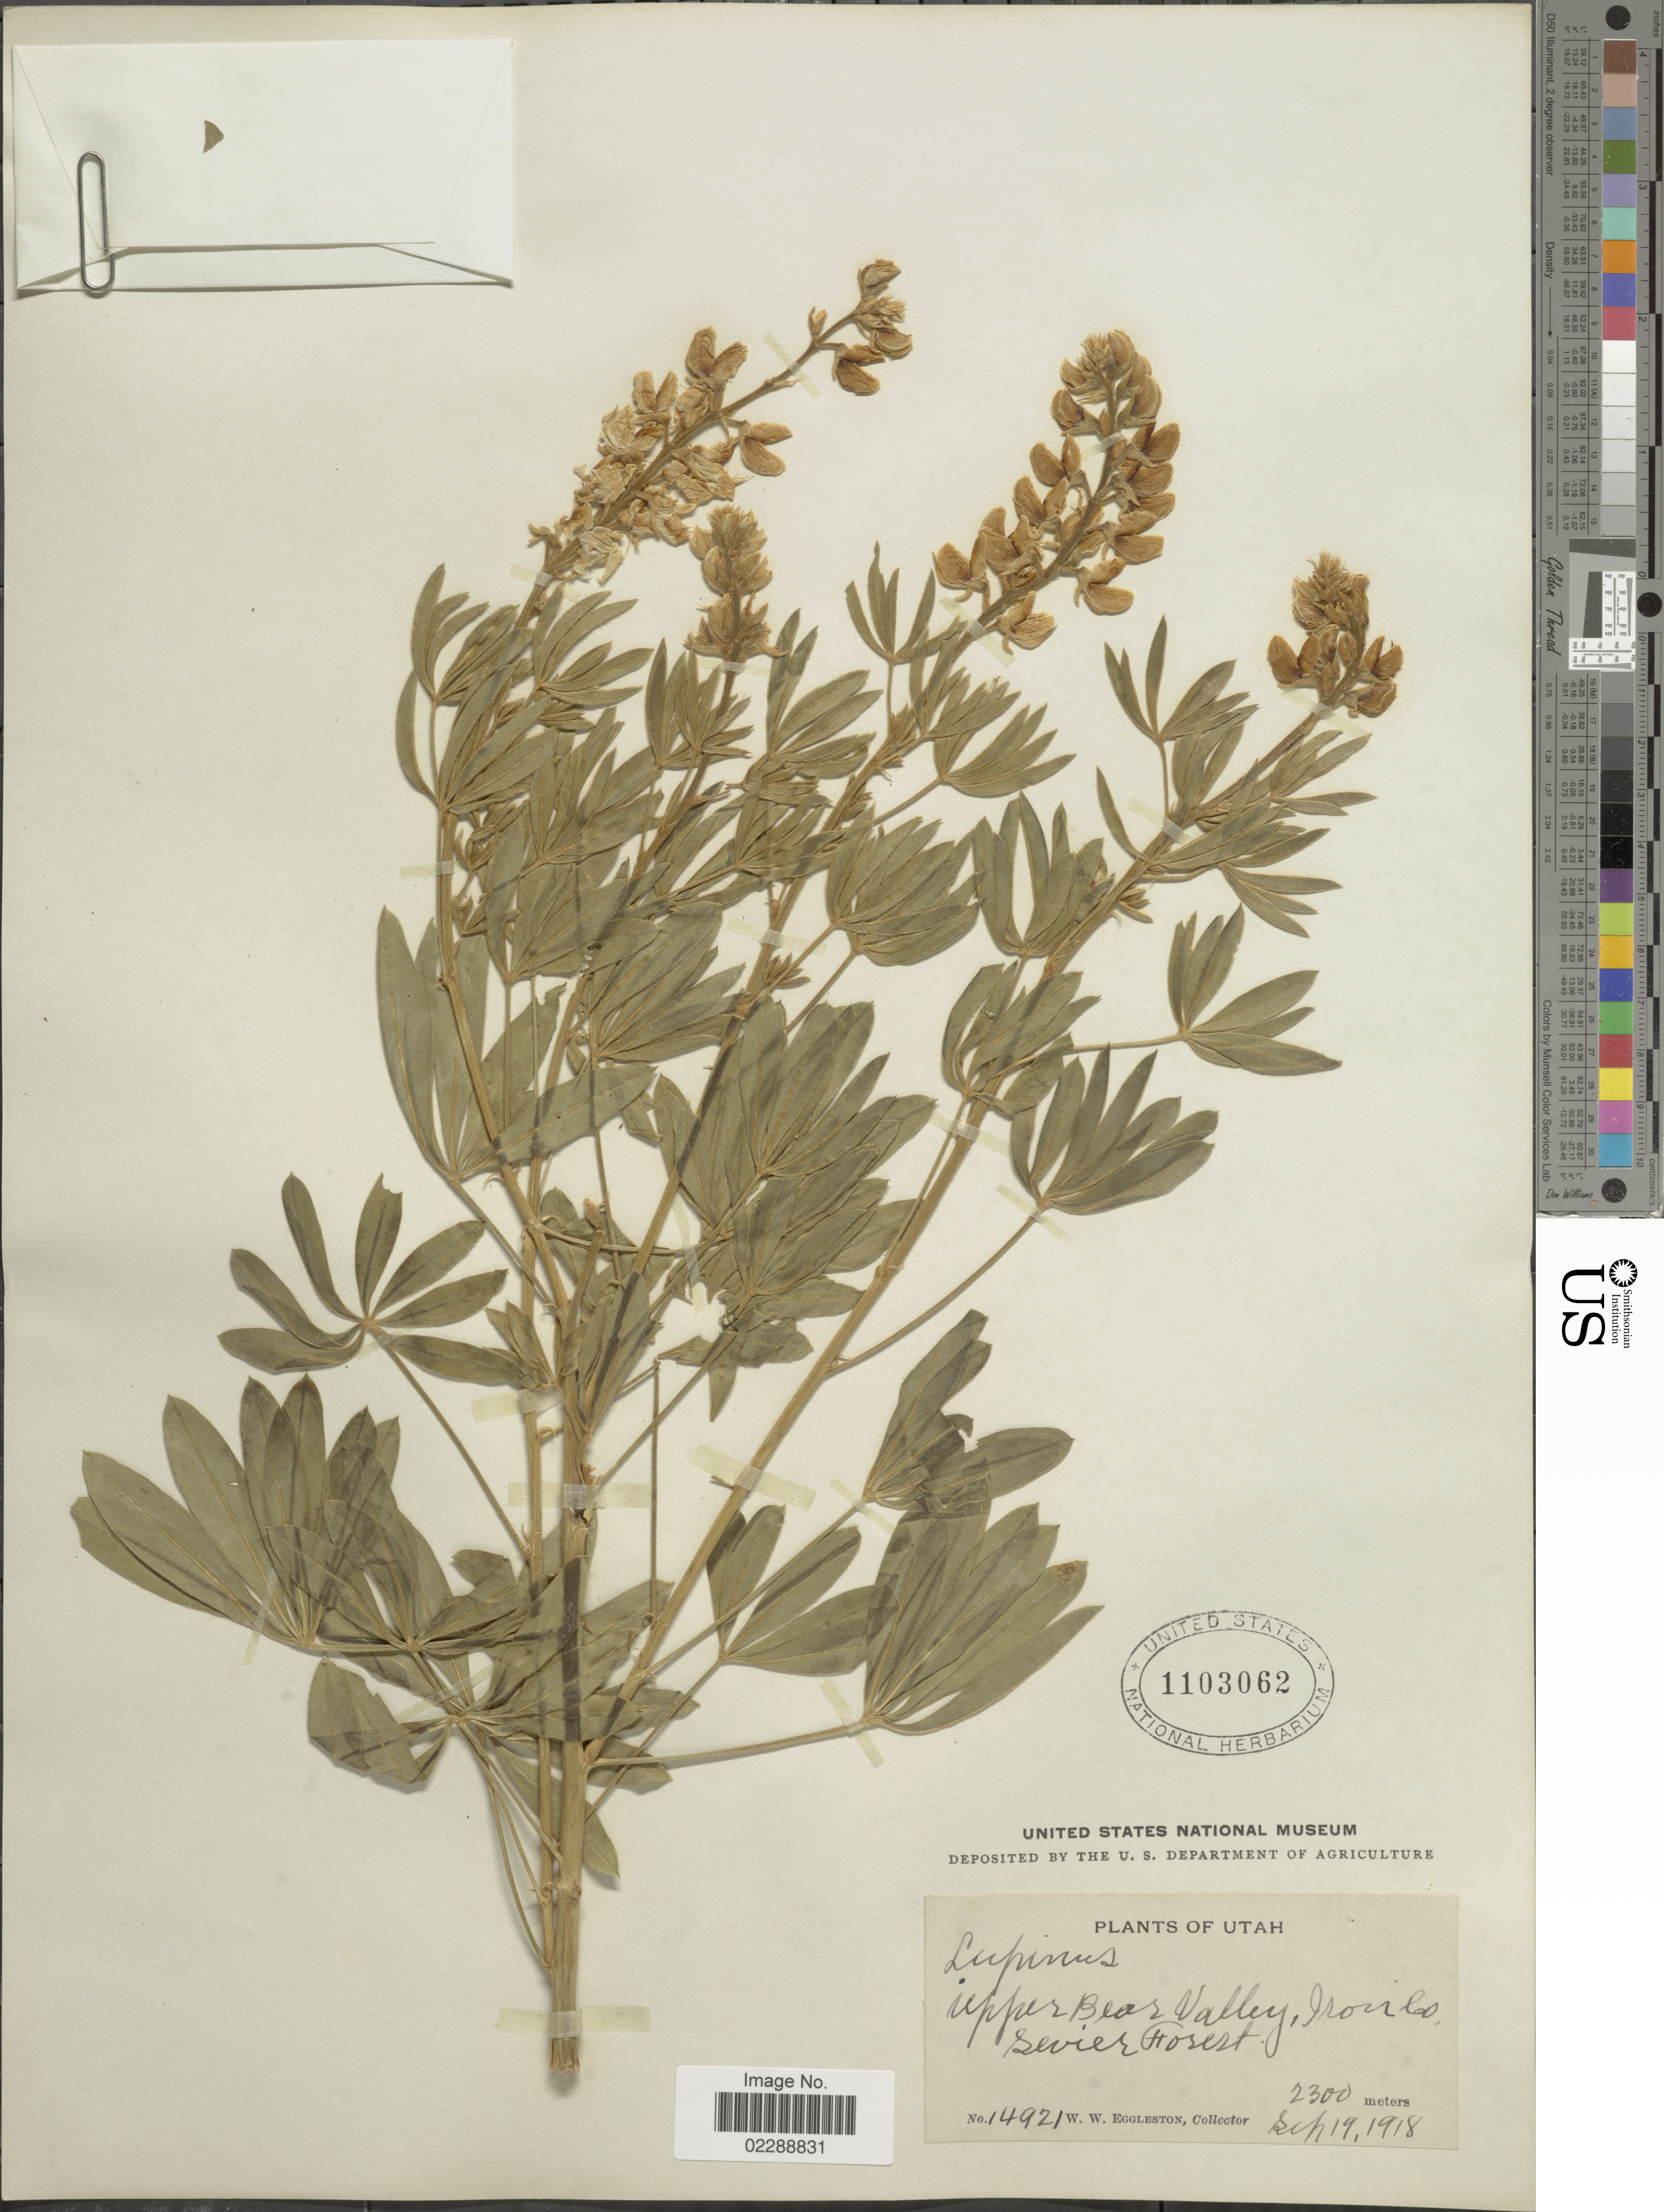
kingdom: Plantae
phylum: Tracheophyta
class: Magnoliopsida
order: Fabales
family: Fabaceae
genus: Lupinus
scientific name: Lupinus sp.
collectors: W. W. Eggleston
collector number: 14921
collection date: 1918-09-19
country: United States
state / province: Utah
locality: Upper Bear Valley, Iron Co., Sevier Forest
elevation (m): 2300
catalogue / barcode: US 1103062